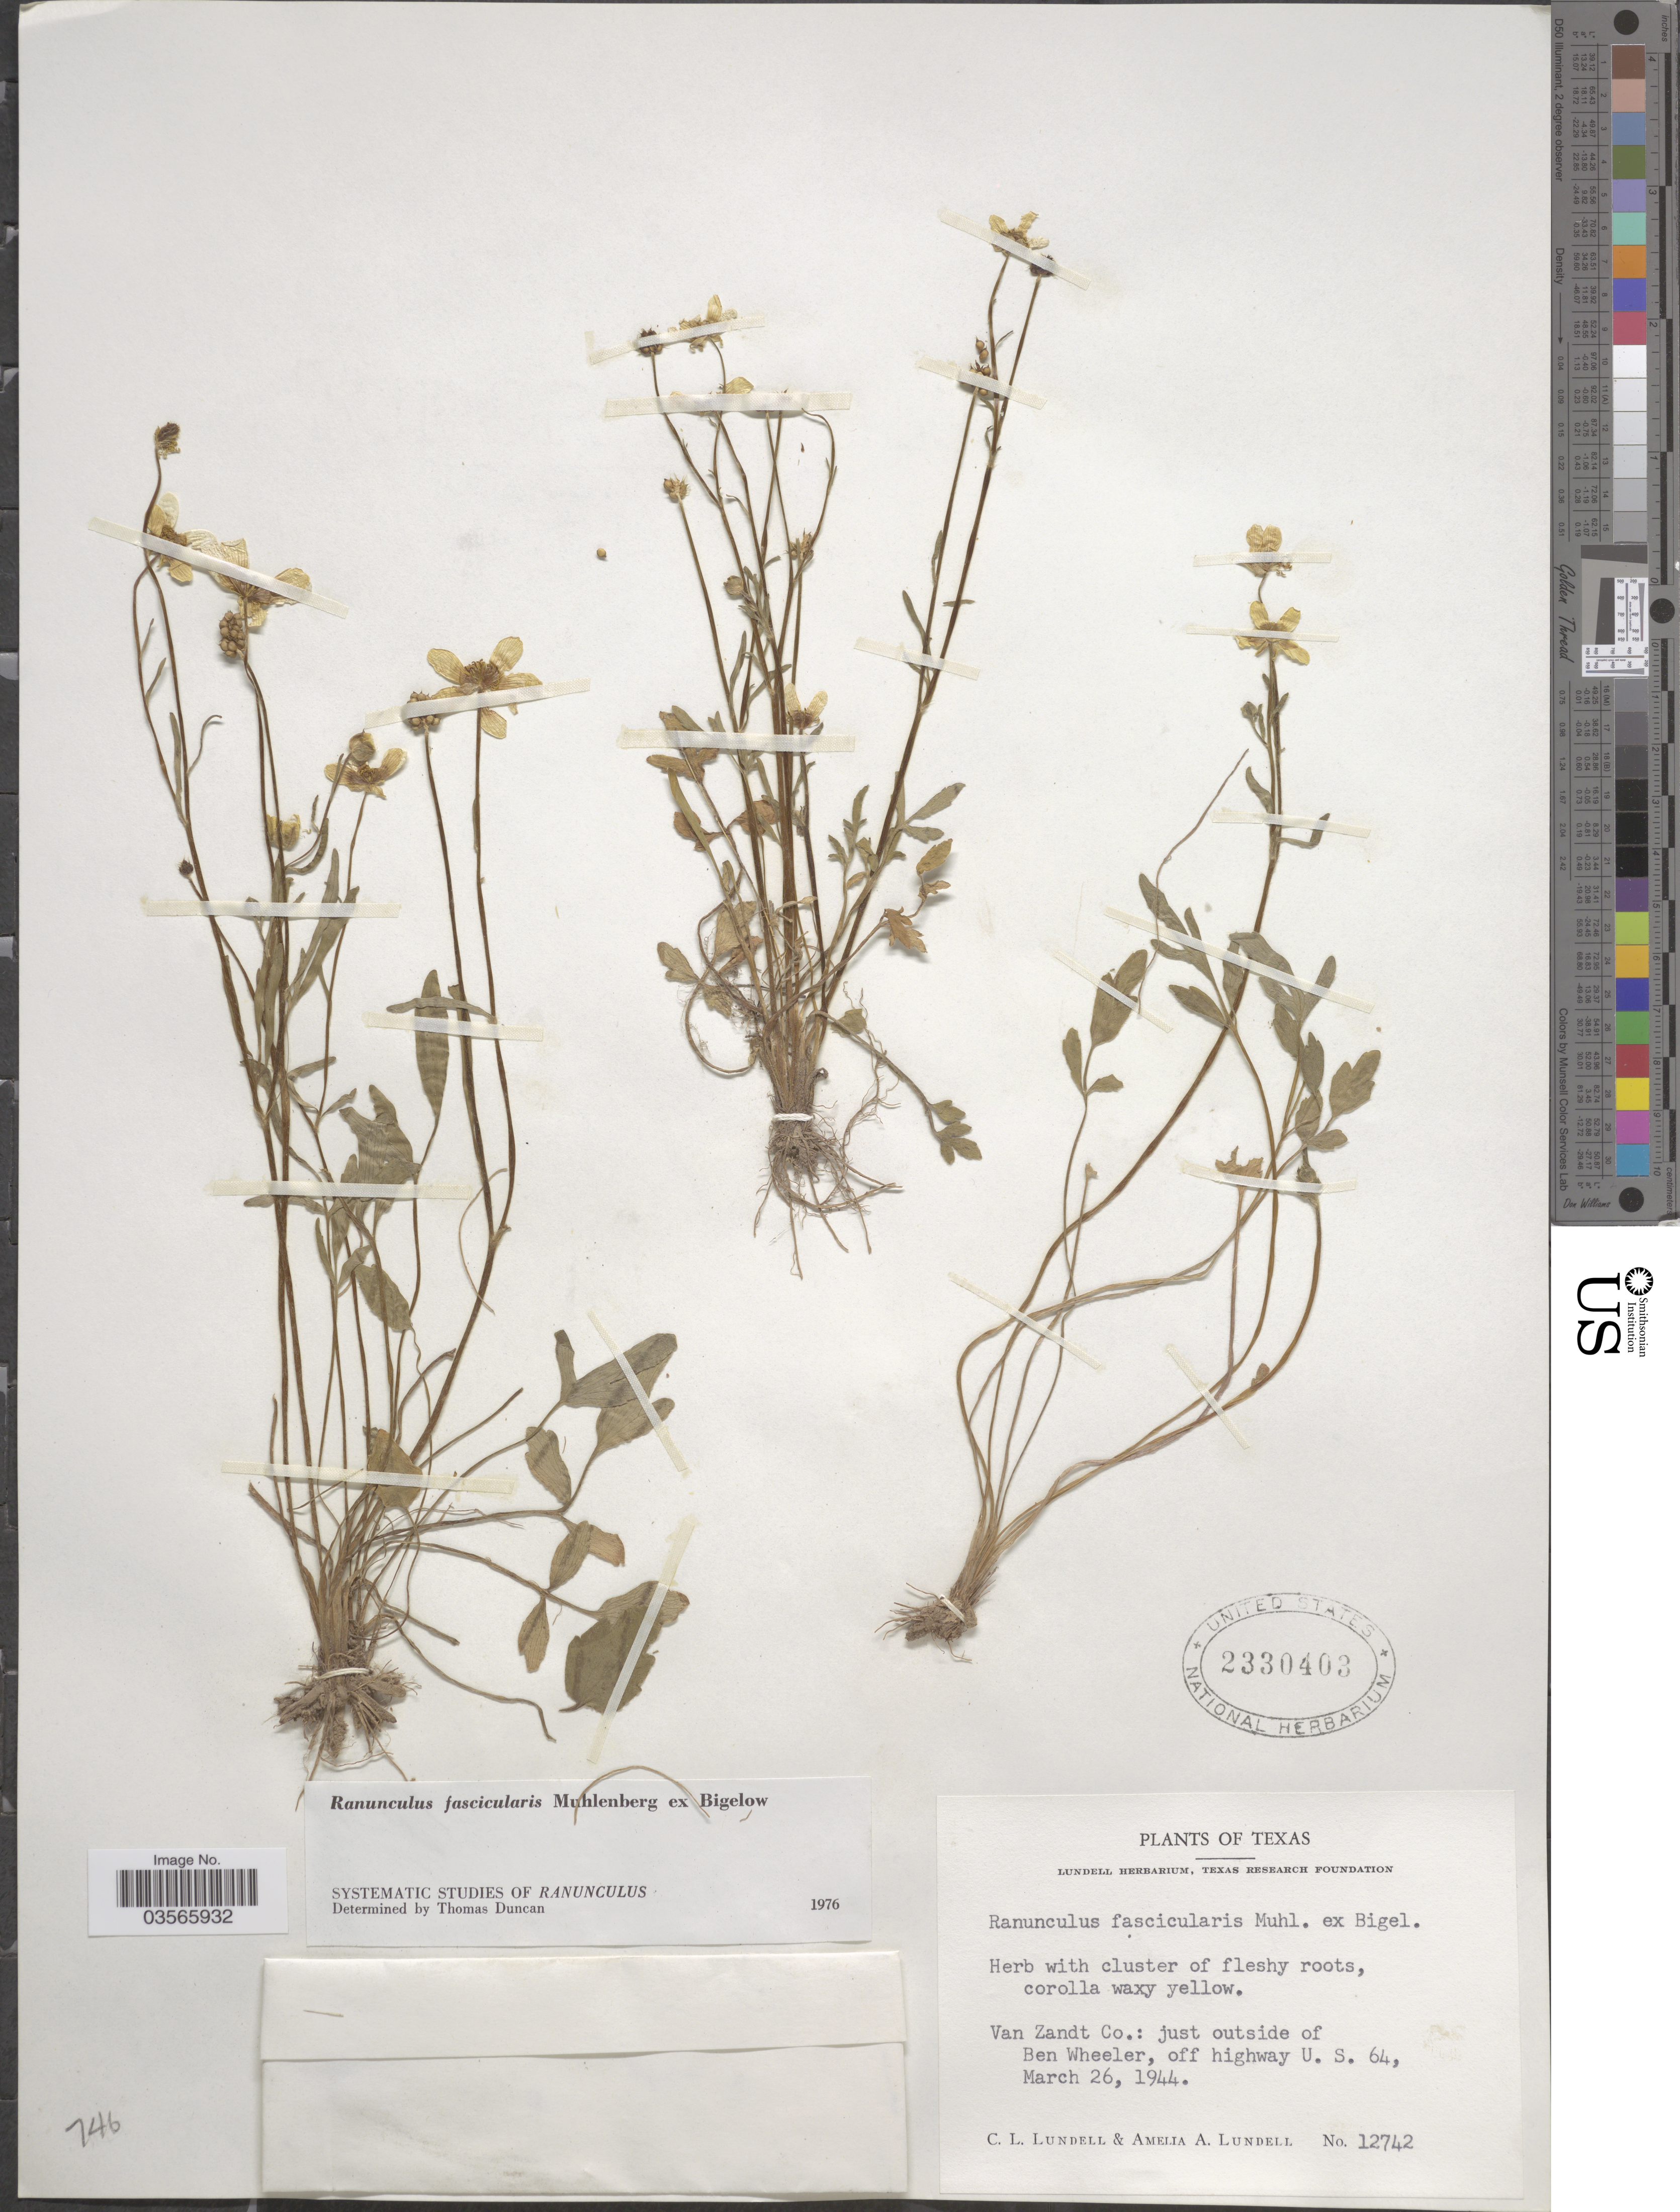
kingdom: Plantae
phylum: Tracheophyta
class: Magnoliopsida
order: Ranunculales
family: Ranunculaceae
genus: Ranunculus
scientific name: Ranunculus fascicularis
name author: Muhl. ex Bigelow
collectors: C. L. Lundell & A. A. Lundell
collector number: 12742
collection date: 1944-03-26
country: United States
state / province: Texas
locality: Van Zandt Co.: just outside of Ben Wheeler, off highway U.S. 64.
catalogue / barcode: US 2330403